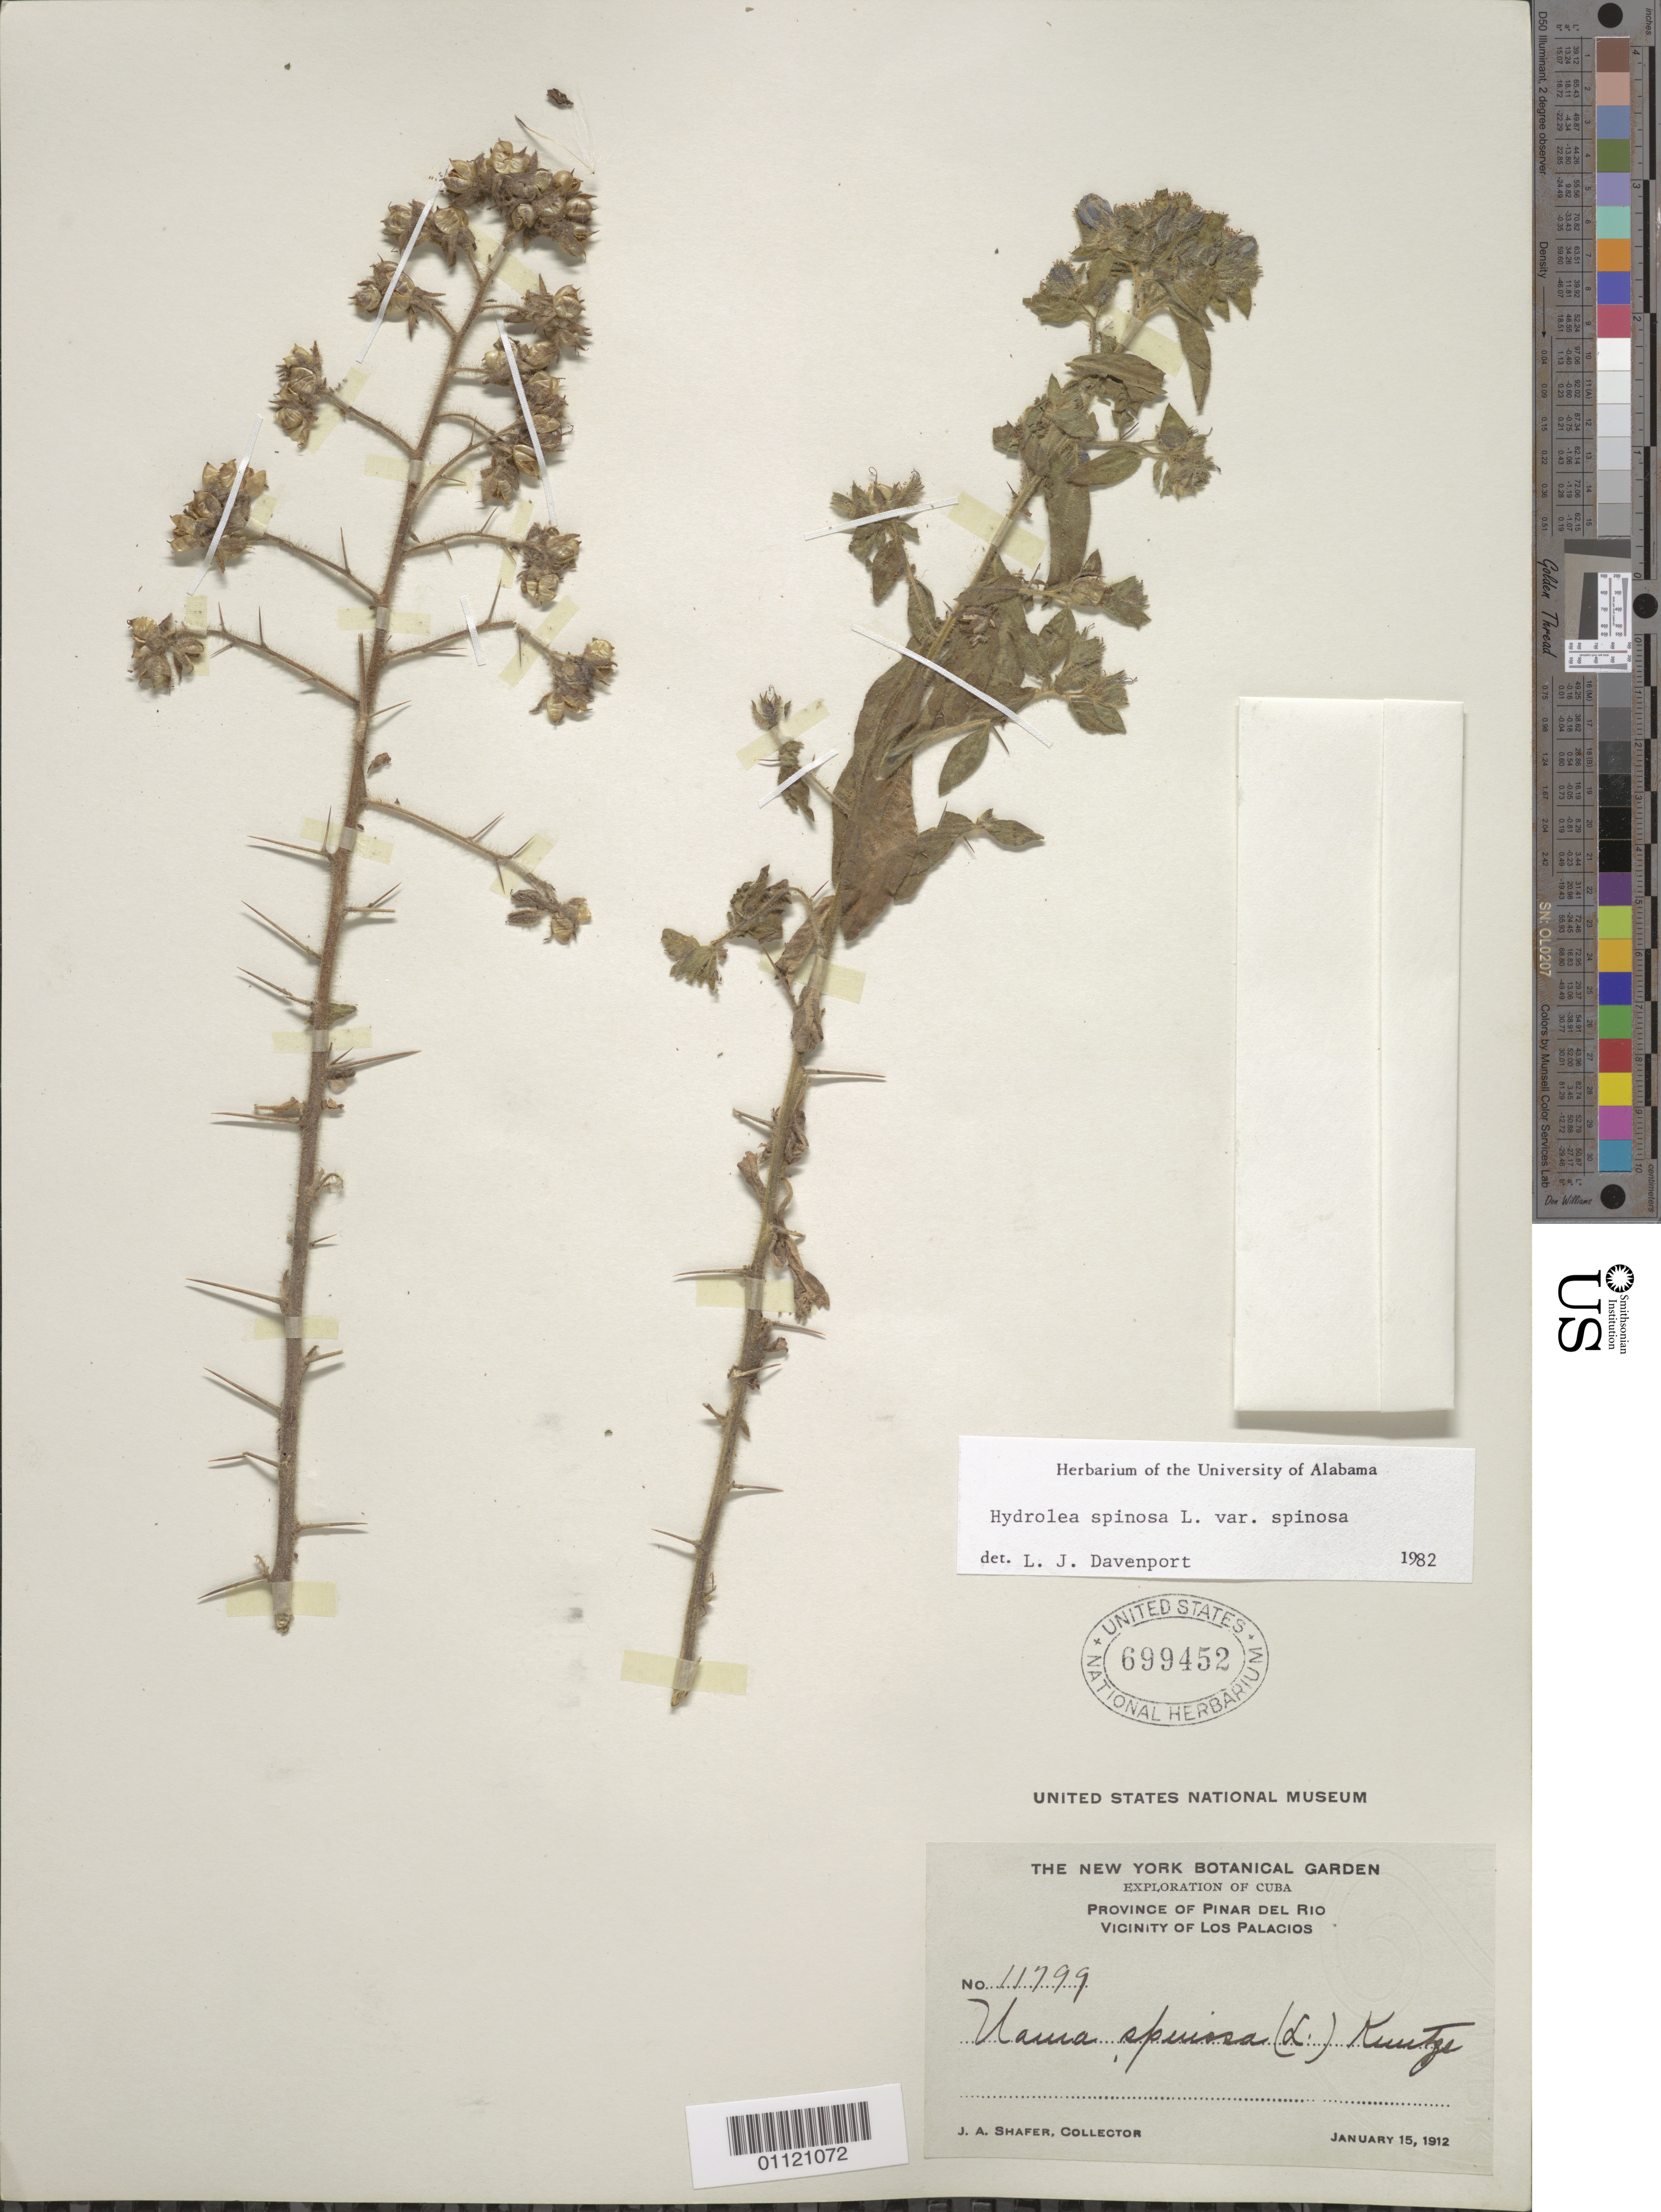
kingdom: Plantae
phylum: Tracheophyta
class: Magnoliopsida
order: Solanales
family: Hydroleaceae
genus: Hydrolea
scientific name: Hydrolea spinosa var. spinosa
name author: L.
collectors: J. A. Shafer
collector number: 11799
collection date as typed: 15 Jan 1912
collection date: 1912-01-15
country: Cuba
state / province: Pinar del Rio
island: Cuba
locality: Vicinity of Los Palacios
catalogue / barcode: US 699452